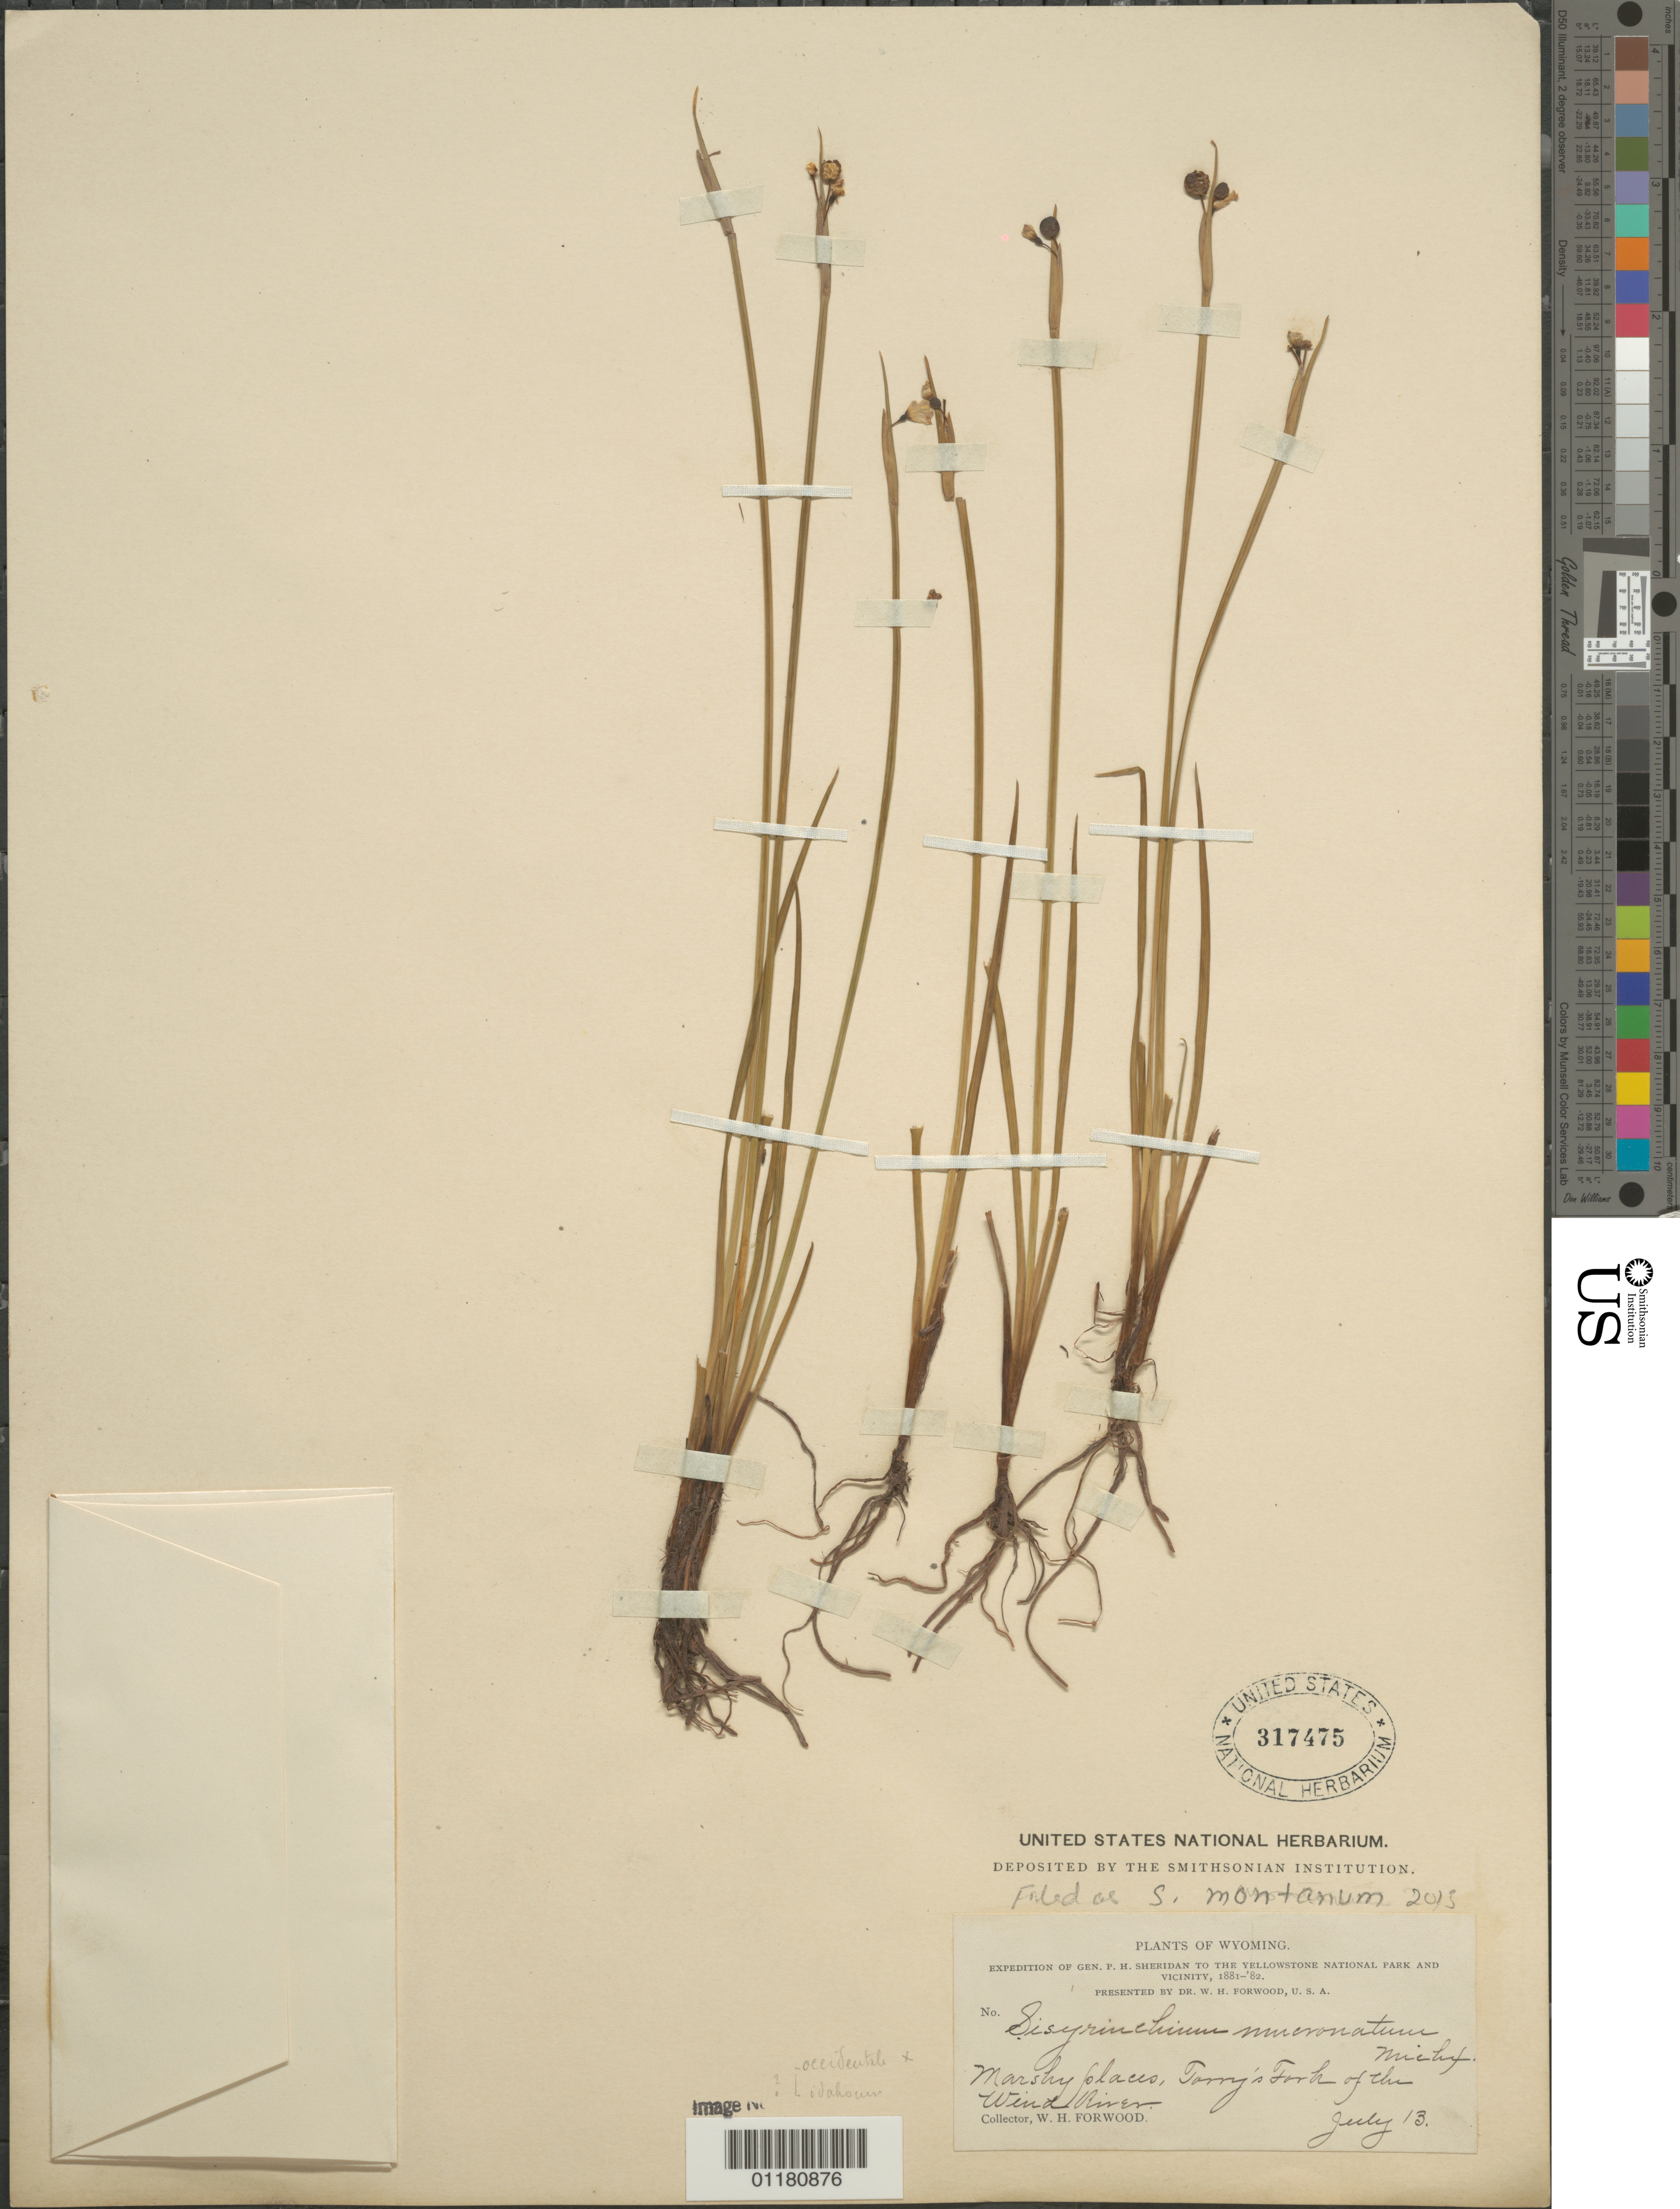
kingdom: Plantae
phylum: Tracheophyta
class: Liliopsida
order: Asparagales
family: Iridaceae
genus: Sisyrinchium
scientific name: Sisyrinchium montanum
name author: Greene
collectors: W. Forwood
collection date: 1881-07-13/1882-07-13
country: United States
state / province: Wyoming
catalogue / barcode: US 317475